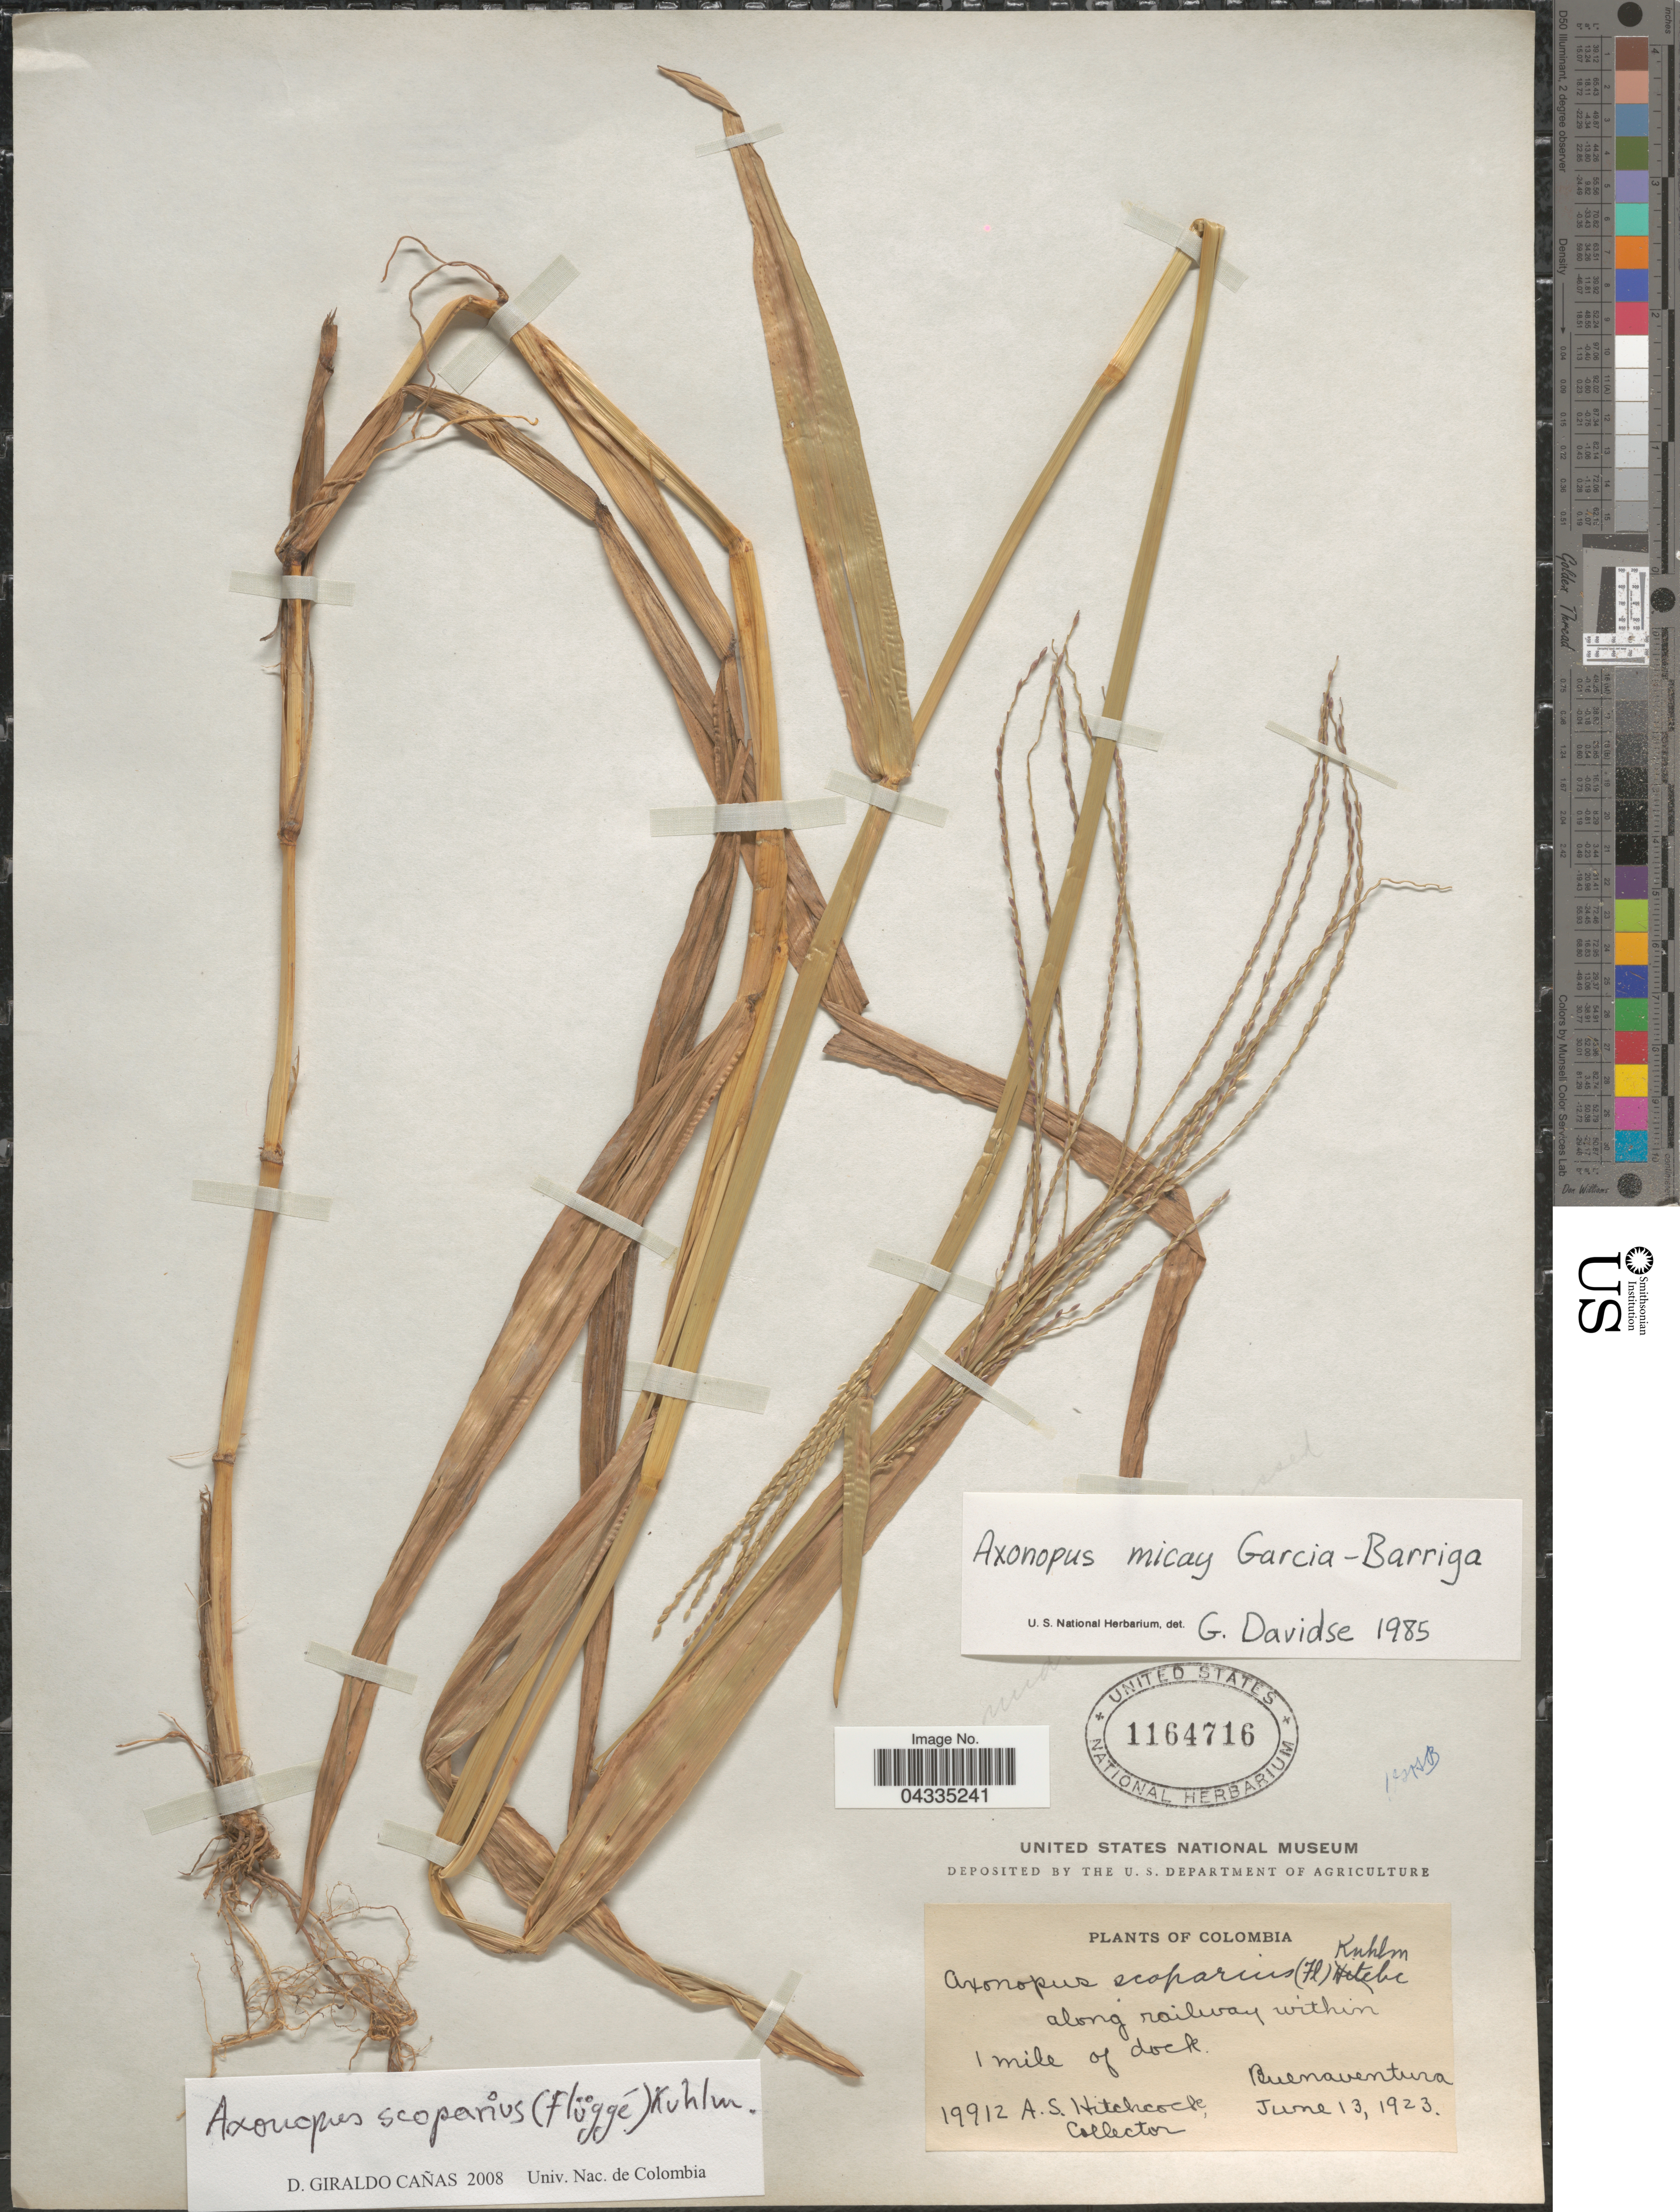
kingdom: Plantae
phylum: Tracheophyta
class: Liliopsida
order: Poales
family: Poaceae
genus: Axonopus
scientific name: Axonopus scoparius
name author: (Flüggé) Kuhlm.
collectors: A. S. Hitchcock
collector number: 19912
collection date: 1923-06-13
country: Colombia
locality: Along railway within 1 mile of dock. Buenaventura.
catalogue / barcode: US 1164716